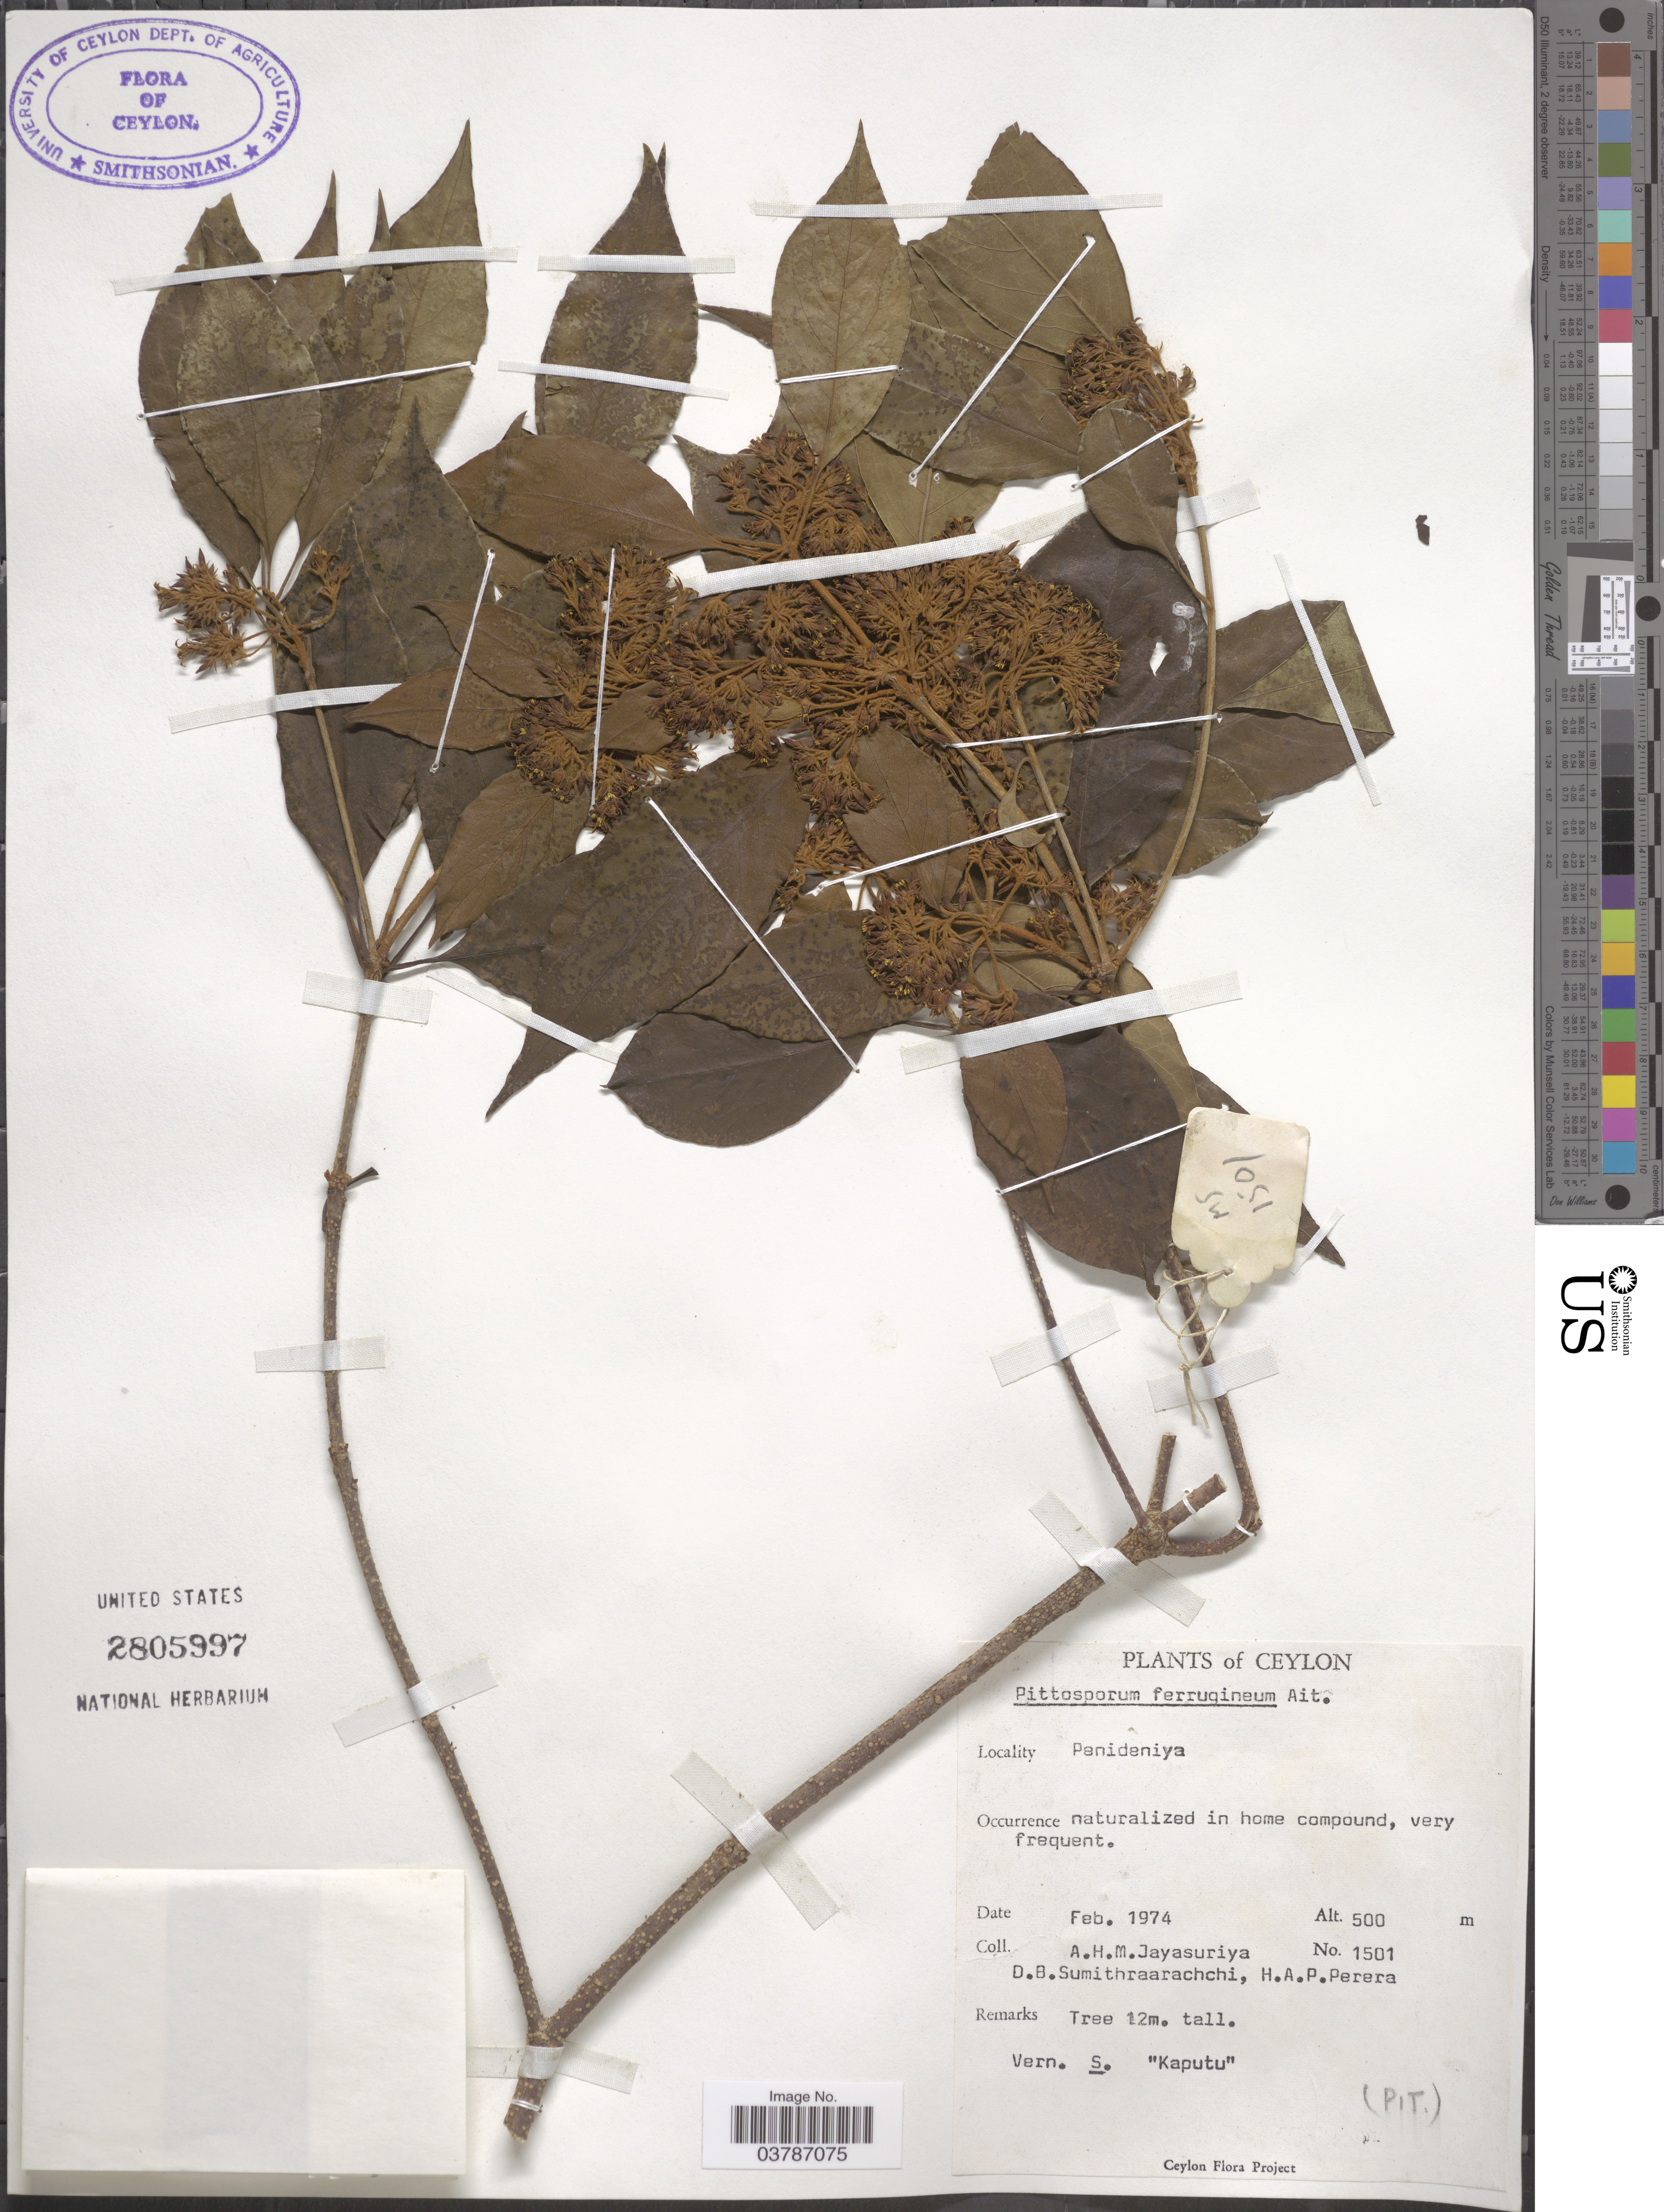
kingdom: Plantae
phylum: Tracheophyta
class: Magnoliopsida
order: Apiales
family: Pittosporaceae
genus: Pittosporum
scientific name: Pittosporum ferrugineum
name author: Dryand. ex Aiton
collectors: A. H. Jayasuriya, D. B. Sumithraarachchi & H. Perera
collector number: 1501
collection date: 1974-02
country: Sri Lanka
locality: Ceylon. Penideniya.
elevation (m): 500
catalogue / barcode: US 2805997